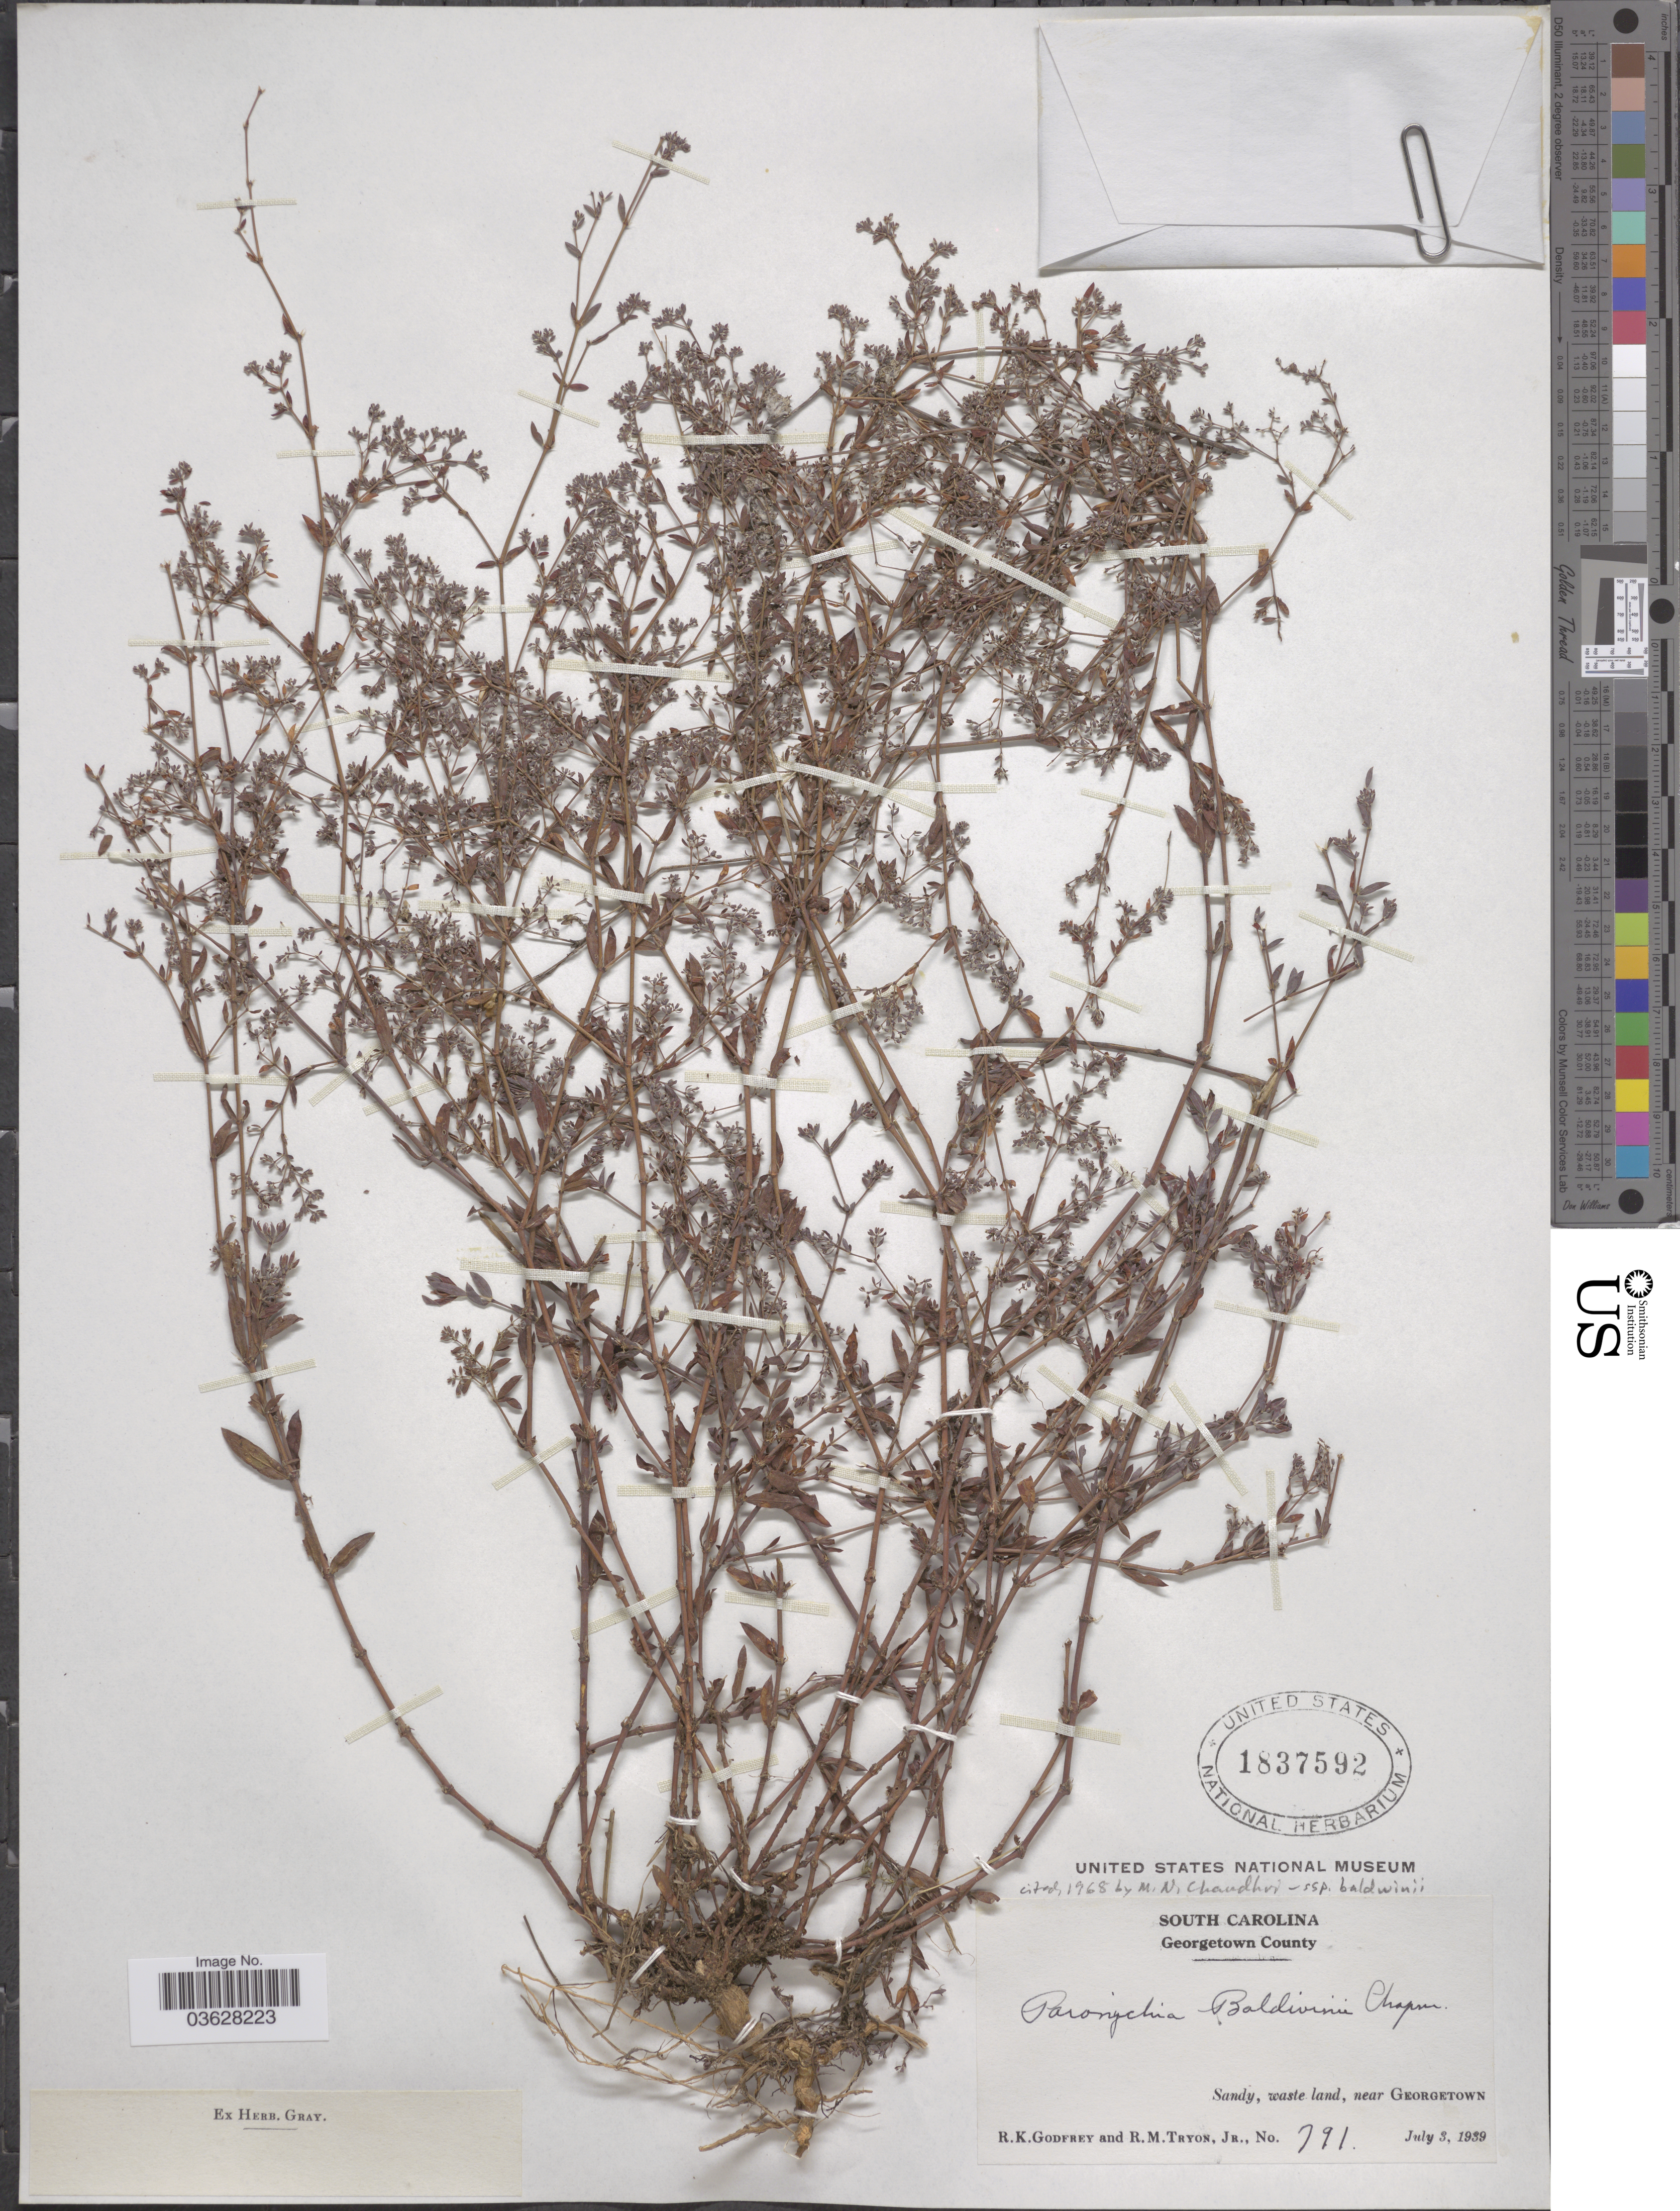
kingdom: Plantae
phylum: Tracheophyta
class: Magnoliopsida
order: Caryophyllales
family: Caryophyllaceae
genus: Paronychia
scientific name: Paronychia baldwinii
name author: (A. Gray & Torr.) Fenzl ex Walp.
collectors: R. K. Godfrey & R. Tryon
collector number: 791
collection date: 1939-07-03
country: United States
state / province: South Carolina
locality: Georgetown County. Sandy, waste land, near Georgetown.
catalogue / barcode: US 1837592